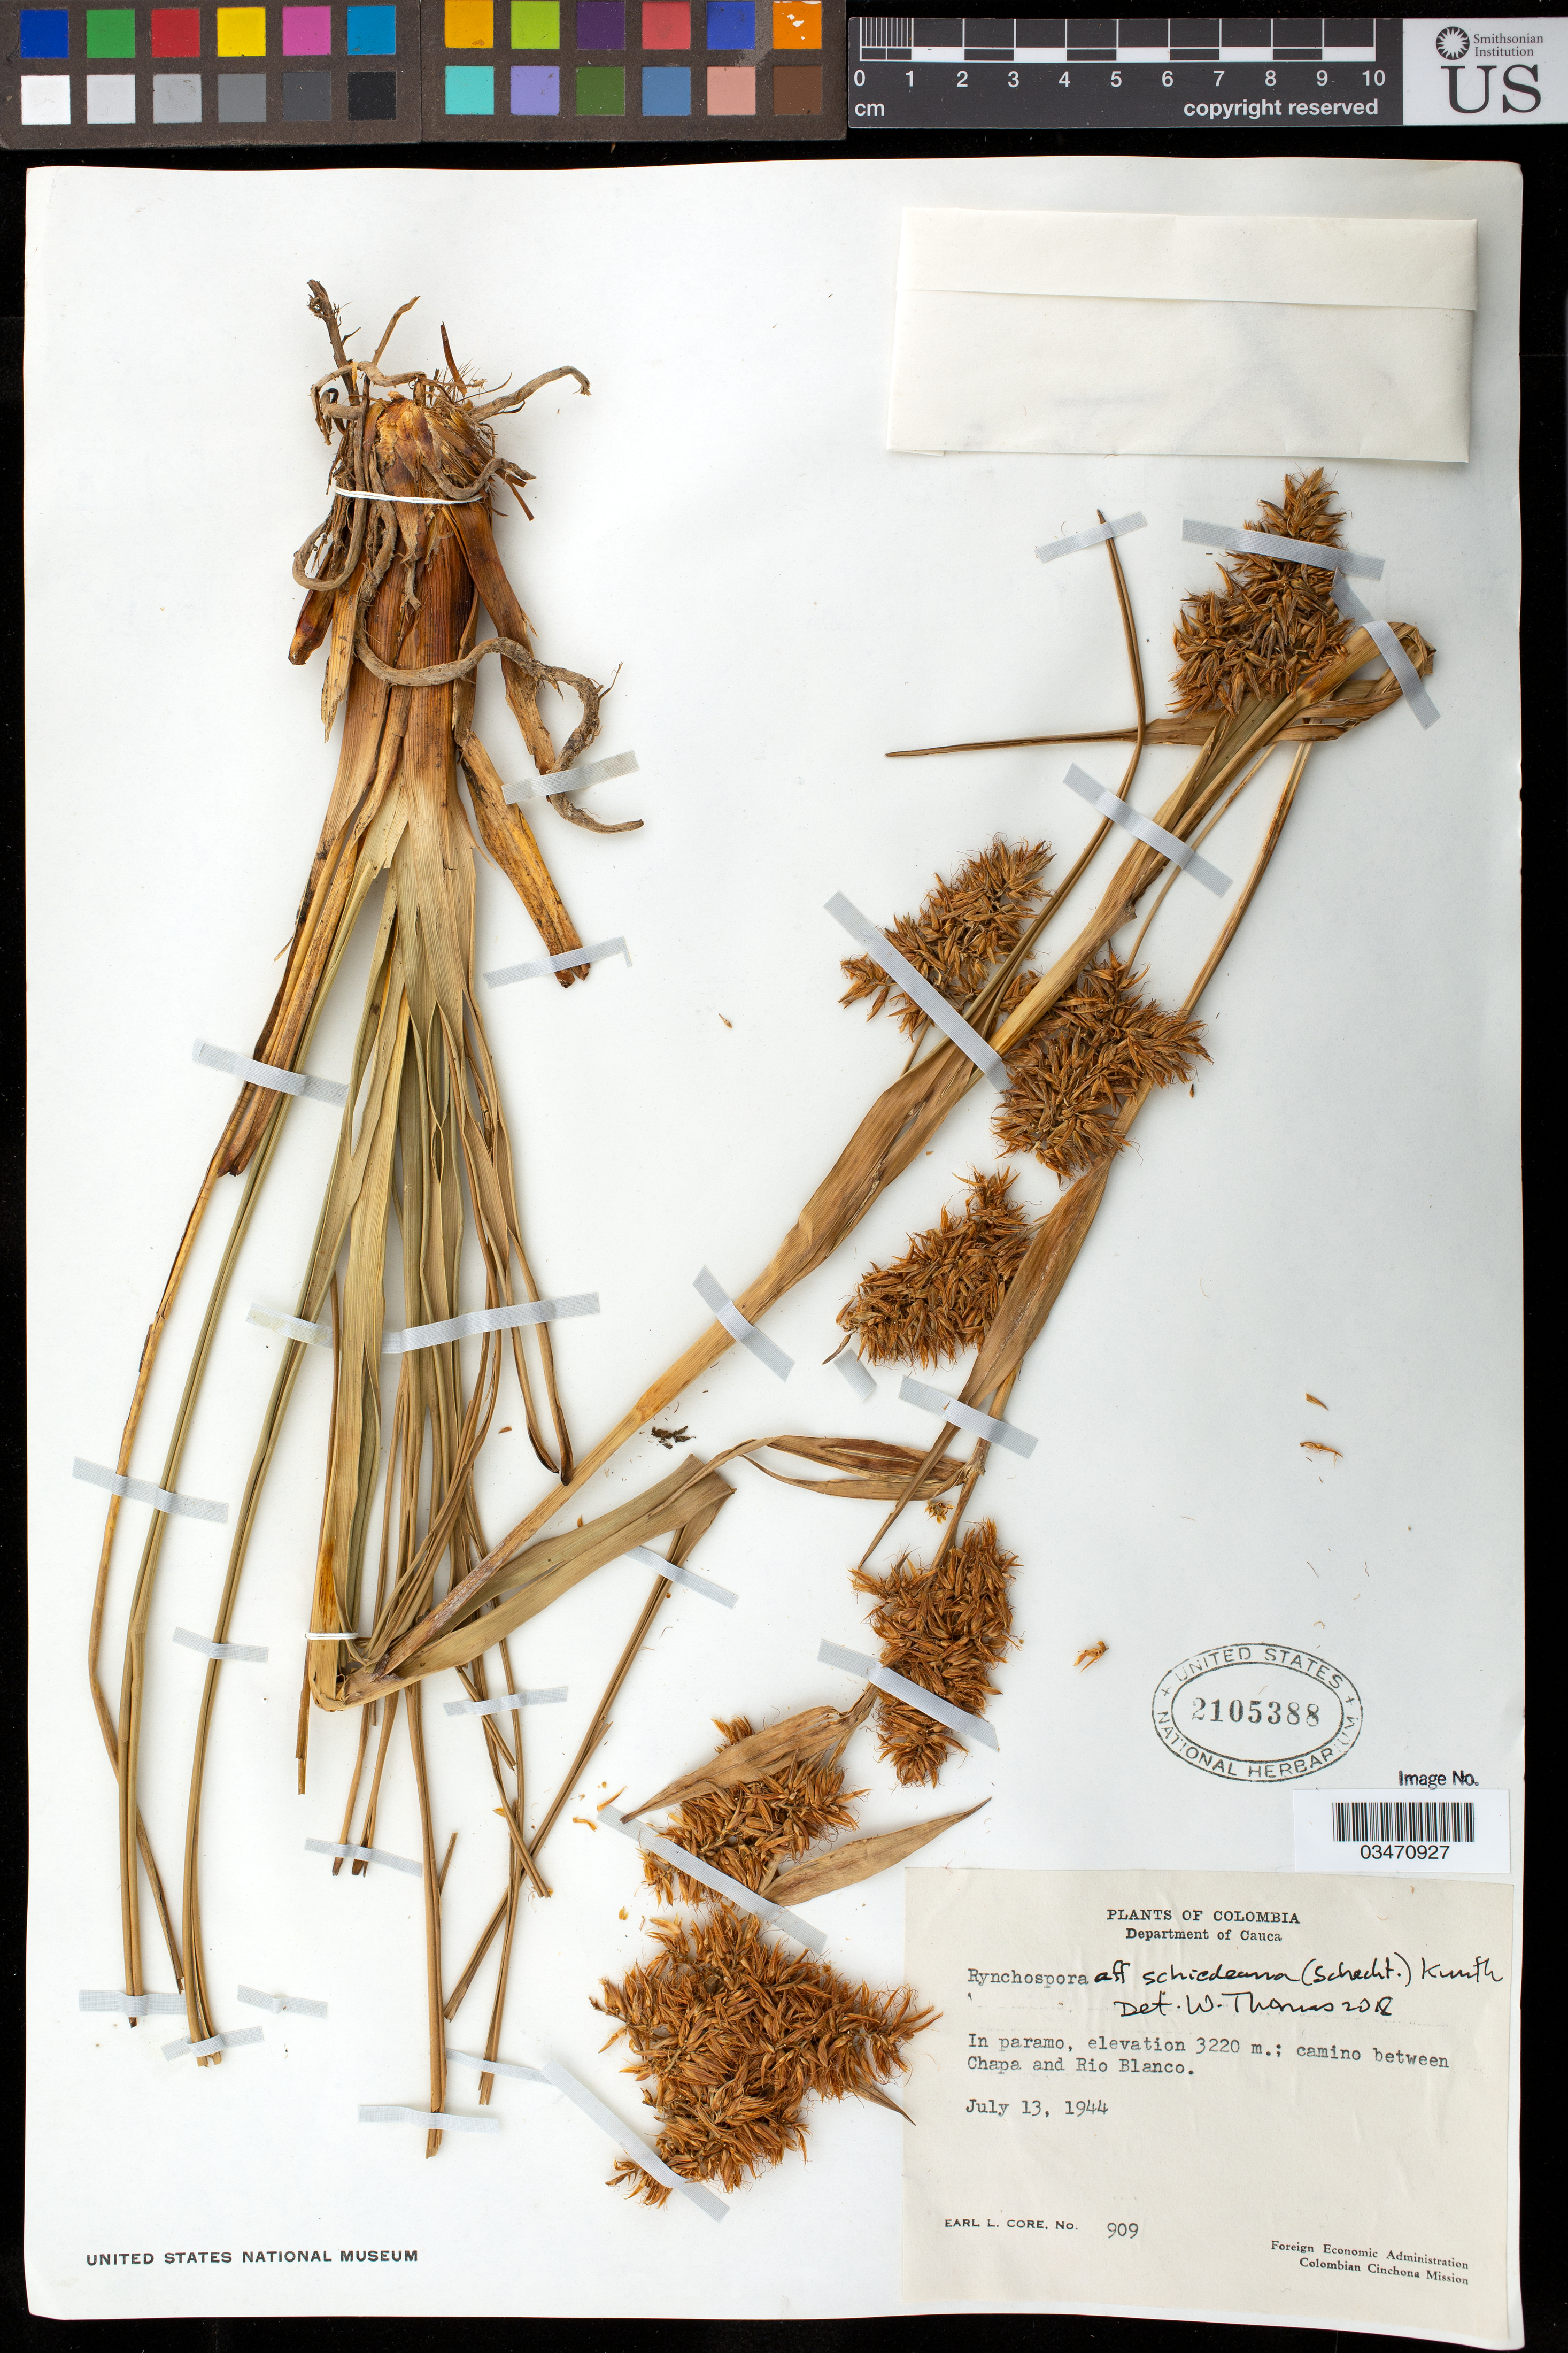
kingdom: Plantae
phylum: Tracheophyta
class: Liliopsida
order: Poales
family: Cyperaceae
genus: Rhynchospora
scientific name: Rhynchospora schiedeana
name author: Kunth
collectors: E. L. Core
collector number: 909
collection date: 1944-07-13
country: Colombia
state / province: Cauca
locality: Department of Cauca, Paramo; camino between Chapa and Rio Blanco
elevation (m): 3220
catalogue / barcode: US 2105388